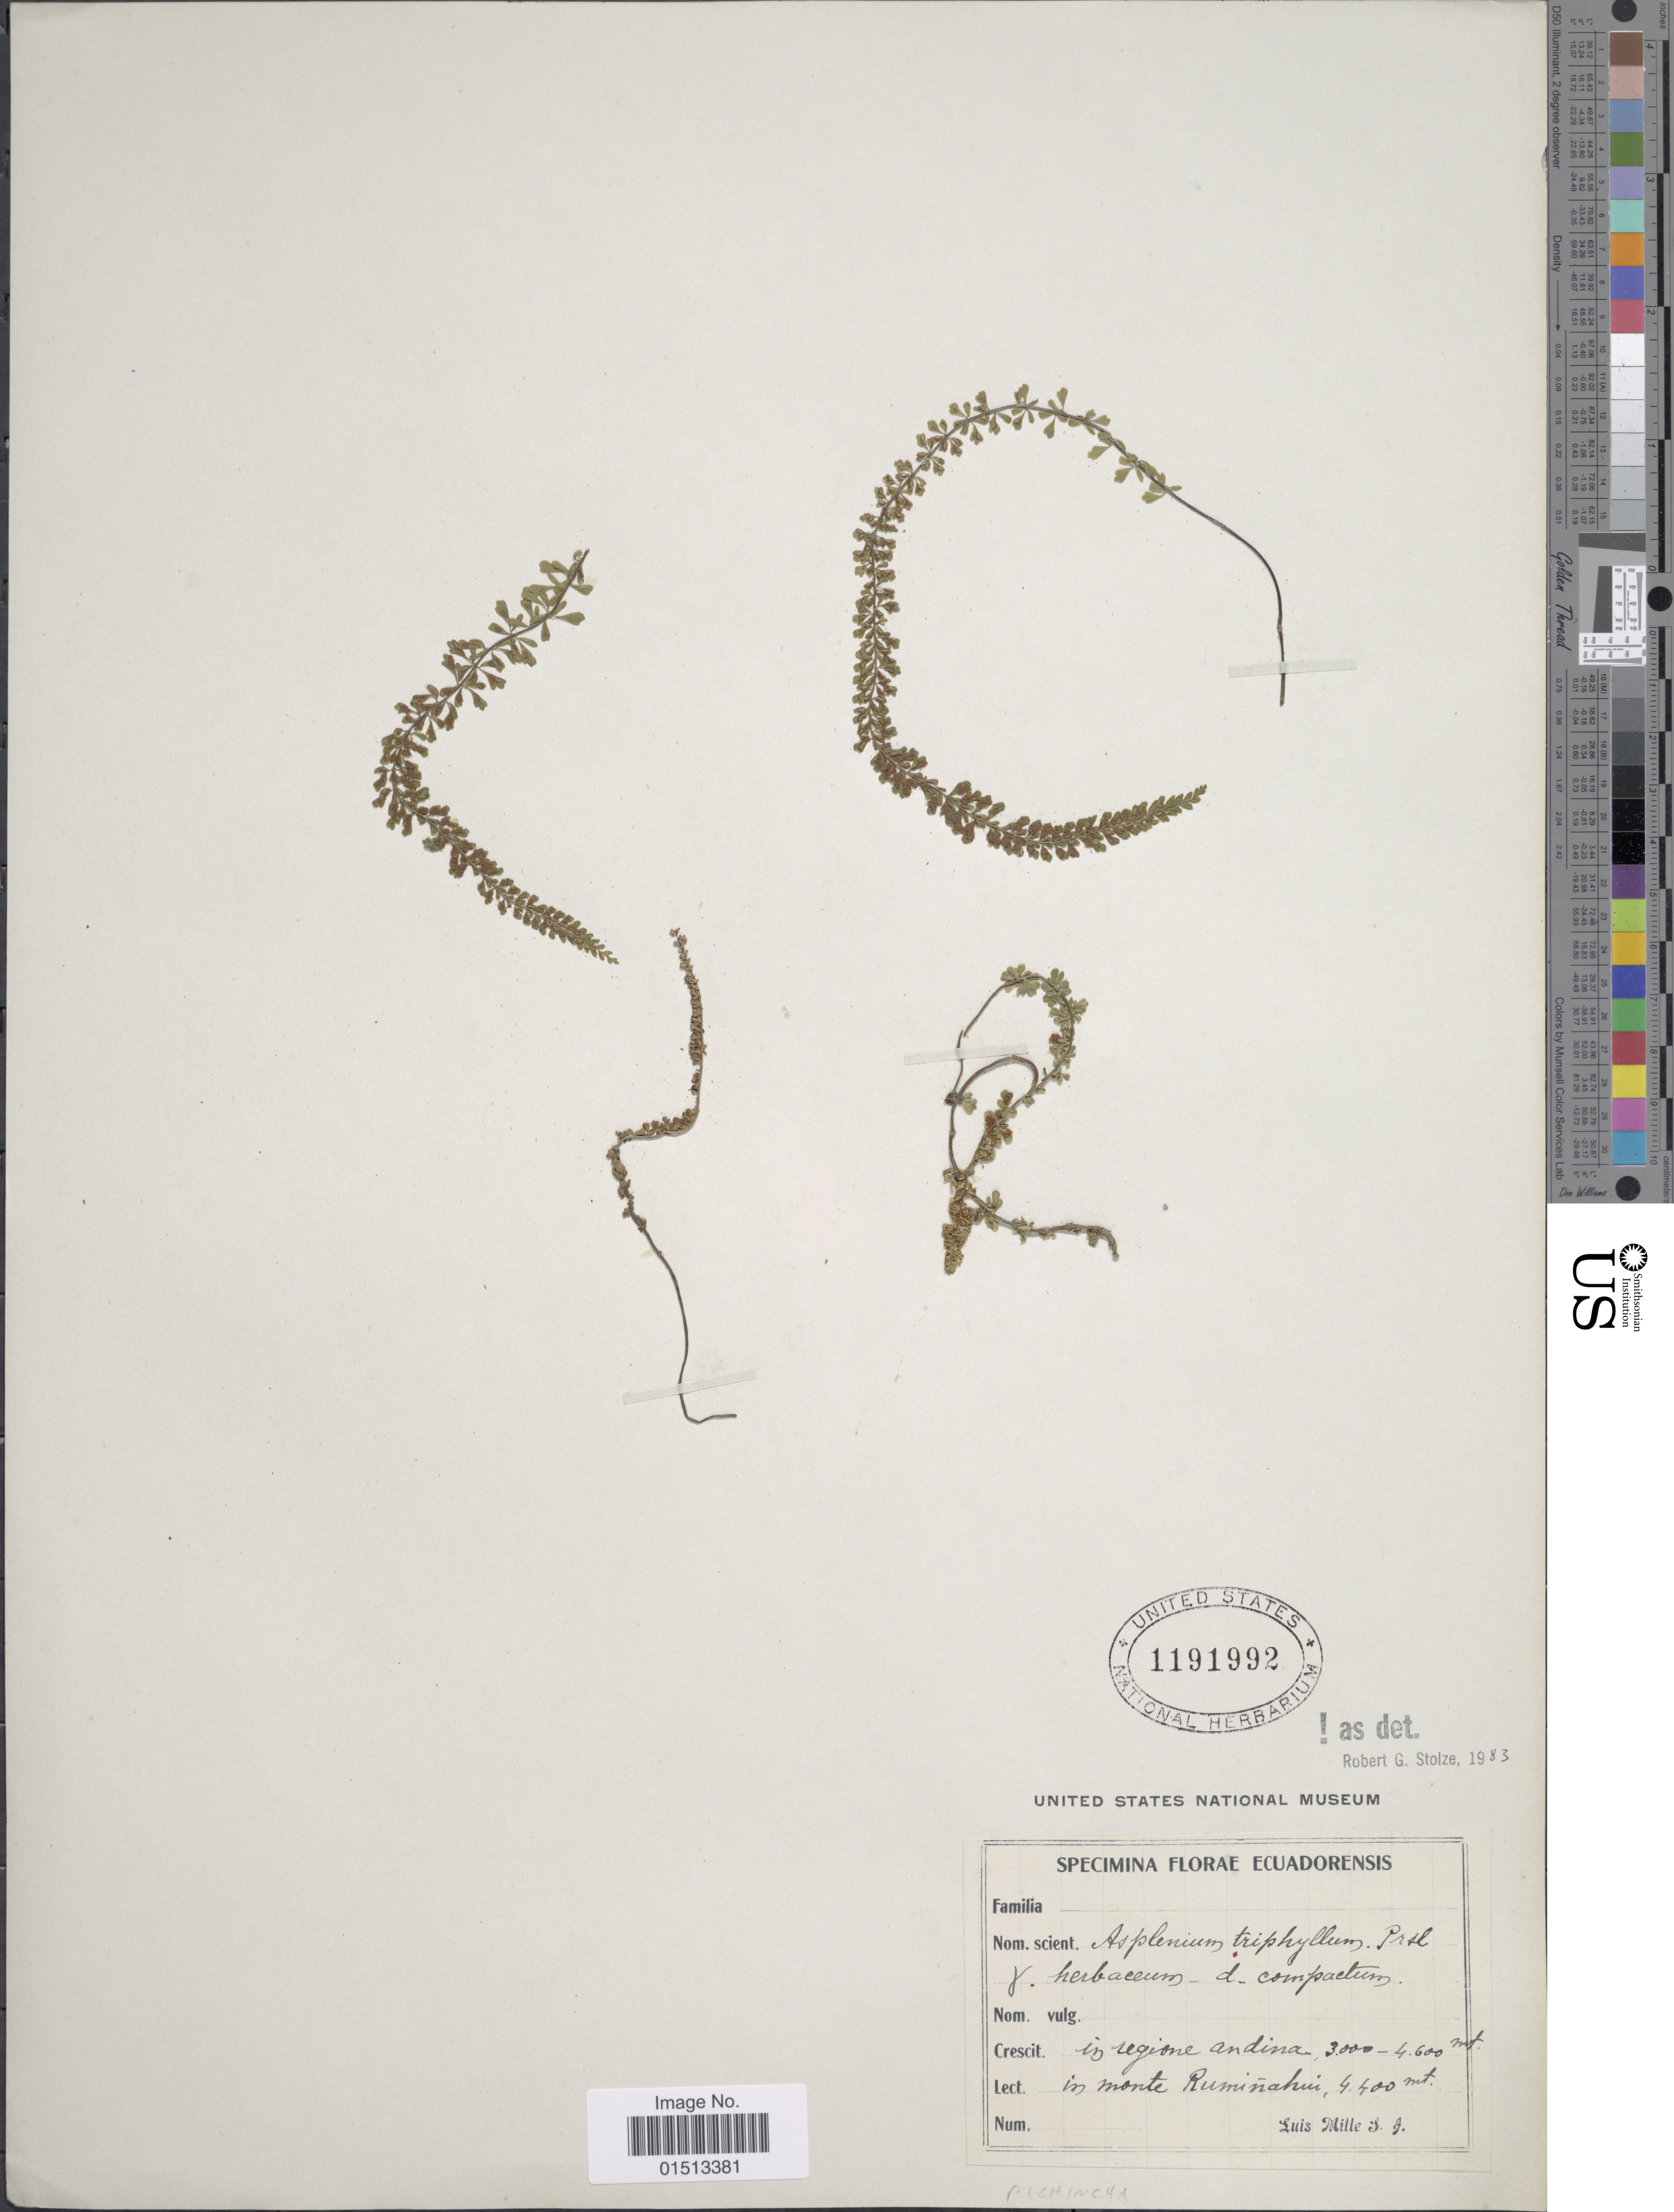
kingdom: Plantae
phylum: Tracheophyta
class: Polypodiopsida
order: Polypodiales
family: Aspleniaceae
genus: Asplenium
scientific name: Asplenium triphyllum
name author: C. Presl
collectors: L. Mille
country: Ecuador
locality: In regione andina, in mote Ruminahui.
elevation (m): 4400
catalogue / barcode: US 1191992